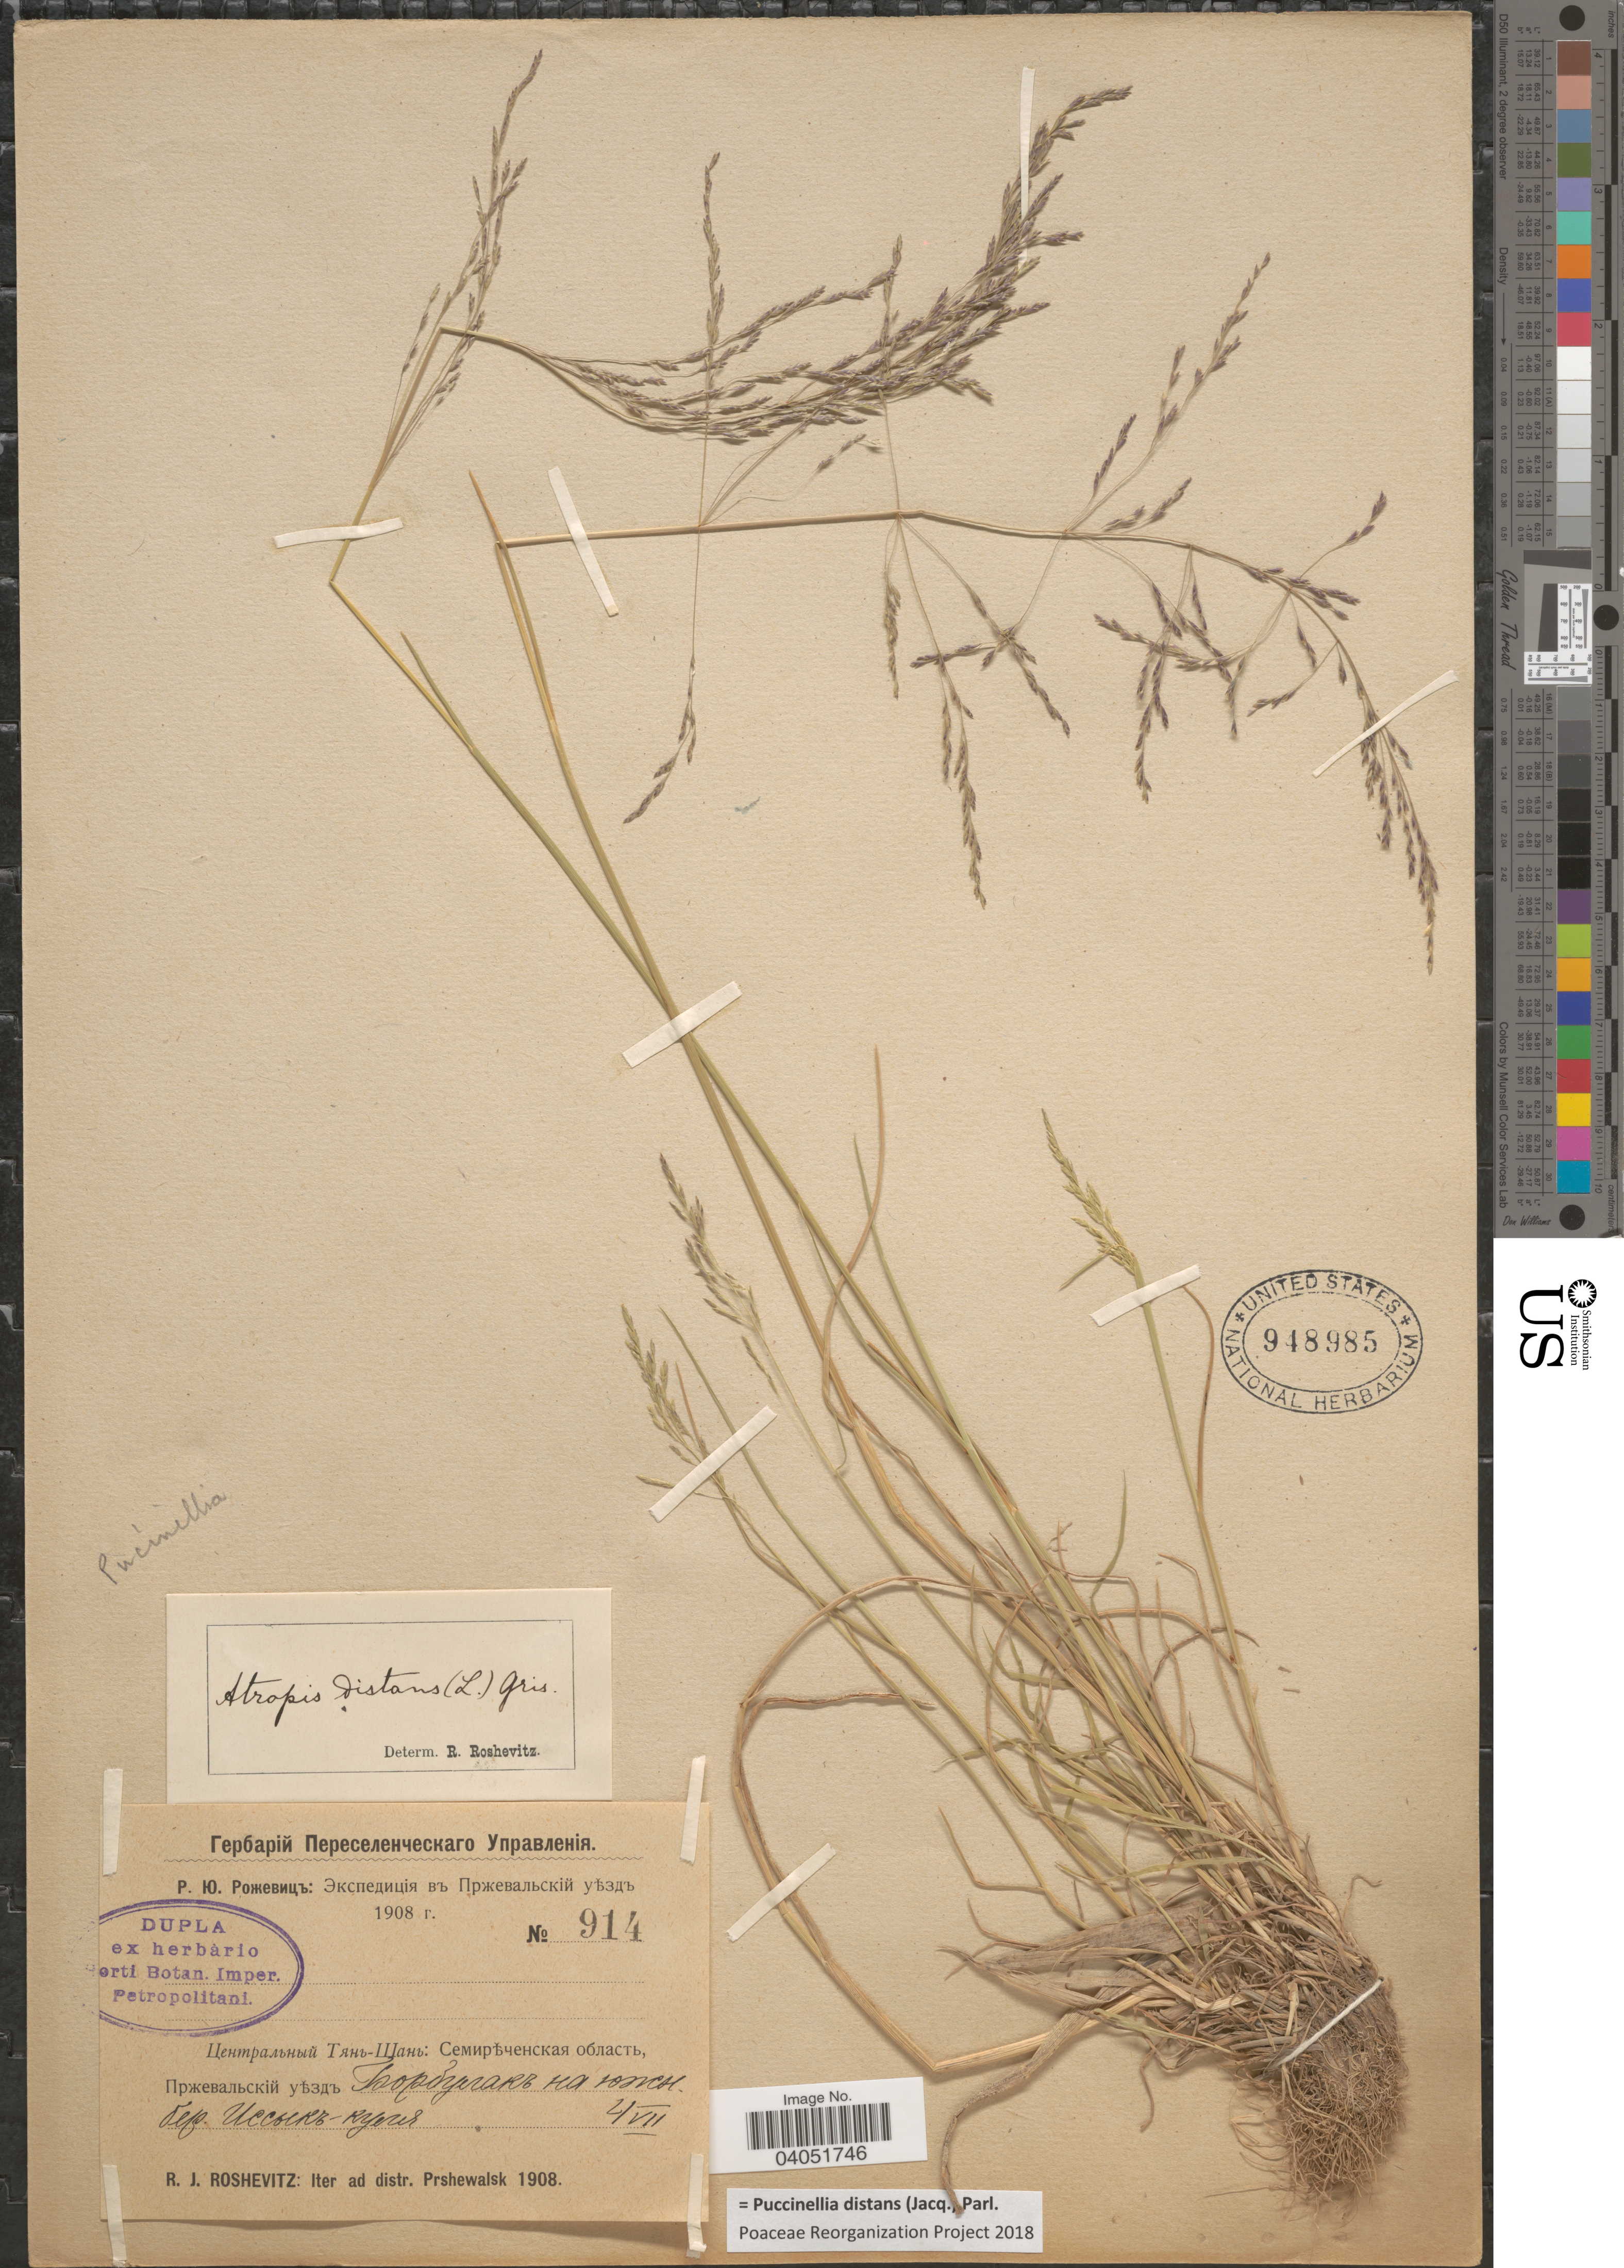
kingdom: Plantae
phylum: Tracheophyta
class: Liliopsida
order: Poales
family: Poaceae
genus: Puccinellia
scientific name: Puccinellia distans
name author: (Jacq.) Parl.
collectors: R. J. Roshevitz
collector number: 914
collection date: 1908-07-04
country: Kyrgyzstan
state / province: Ysyk-Kol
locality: Iter ad distr. Prshewalsk. Bar-Bulak on south shore of lake Issyk-Kul.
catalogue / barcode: US 948985